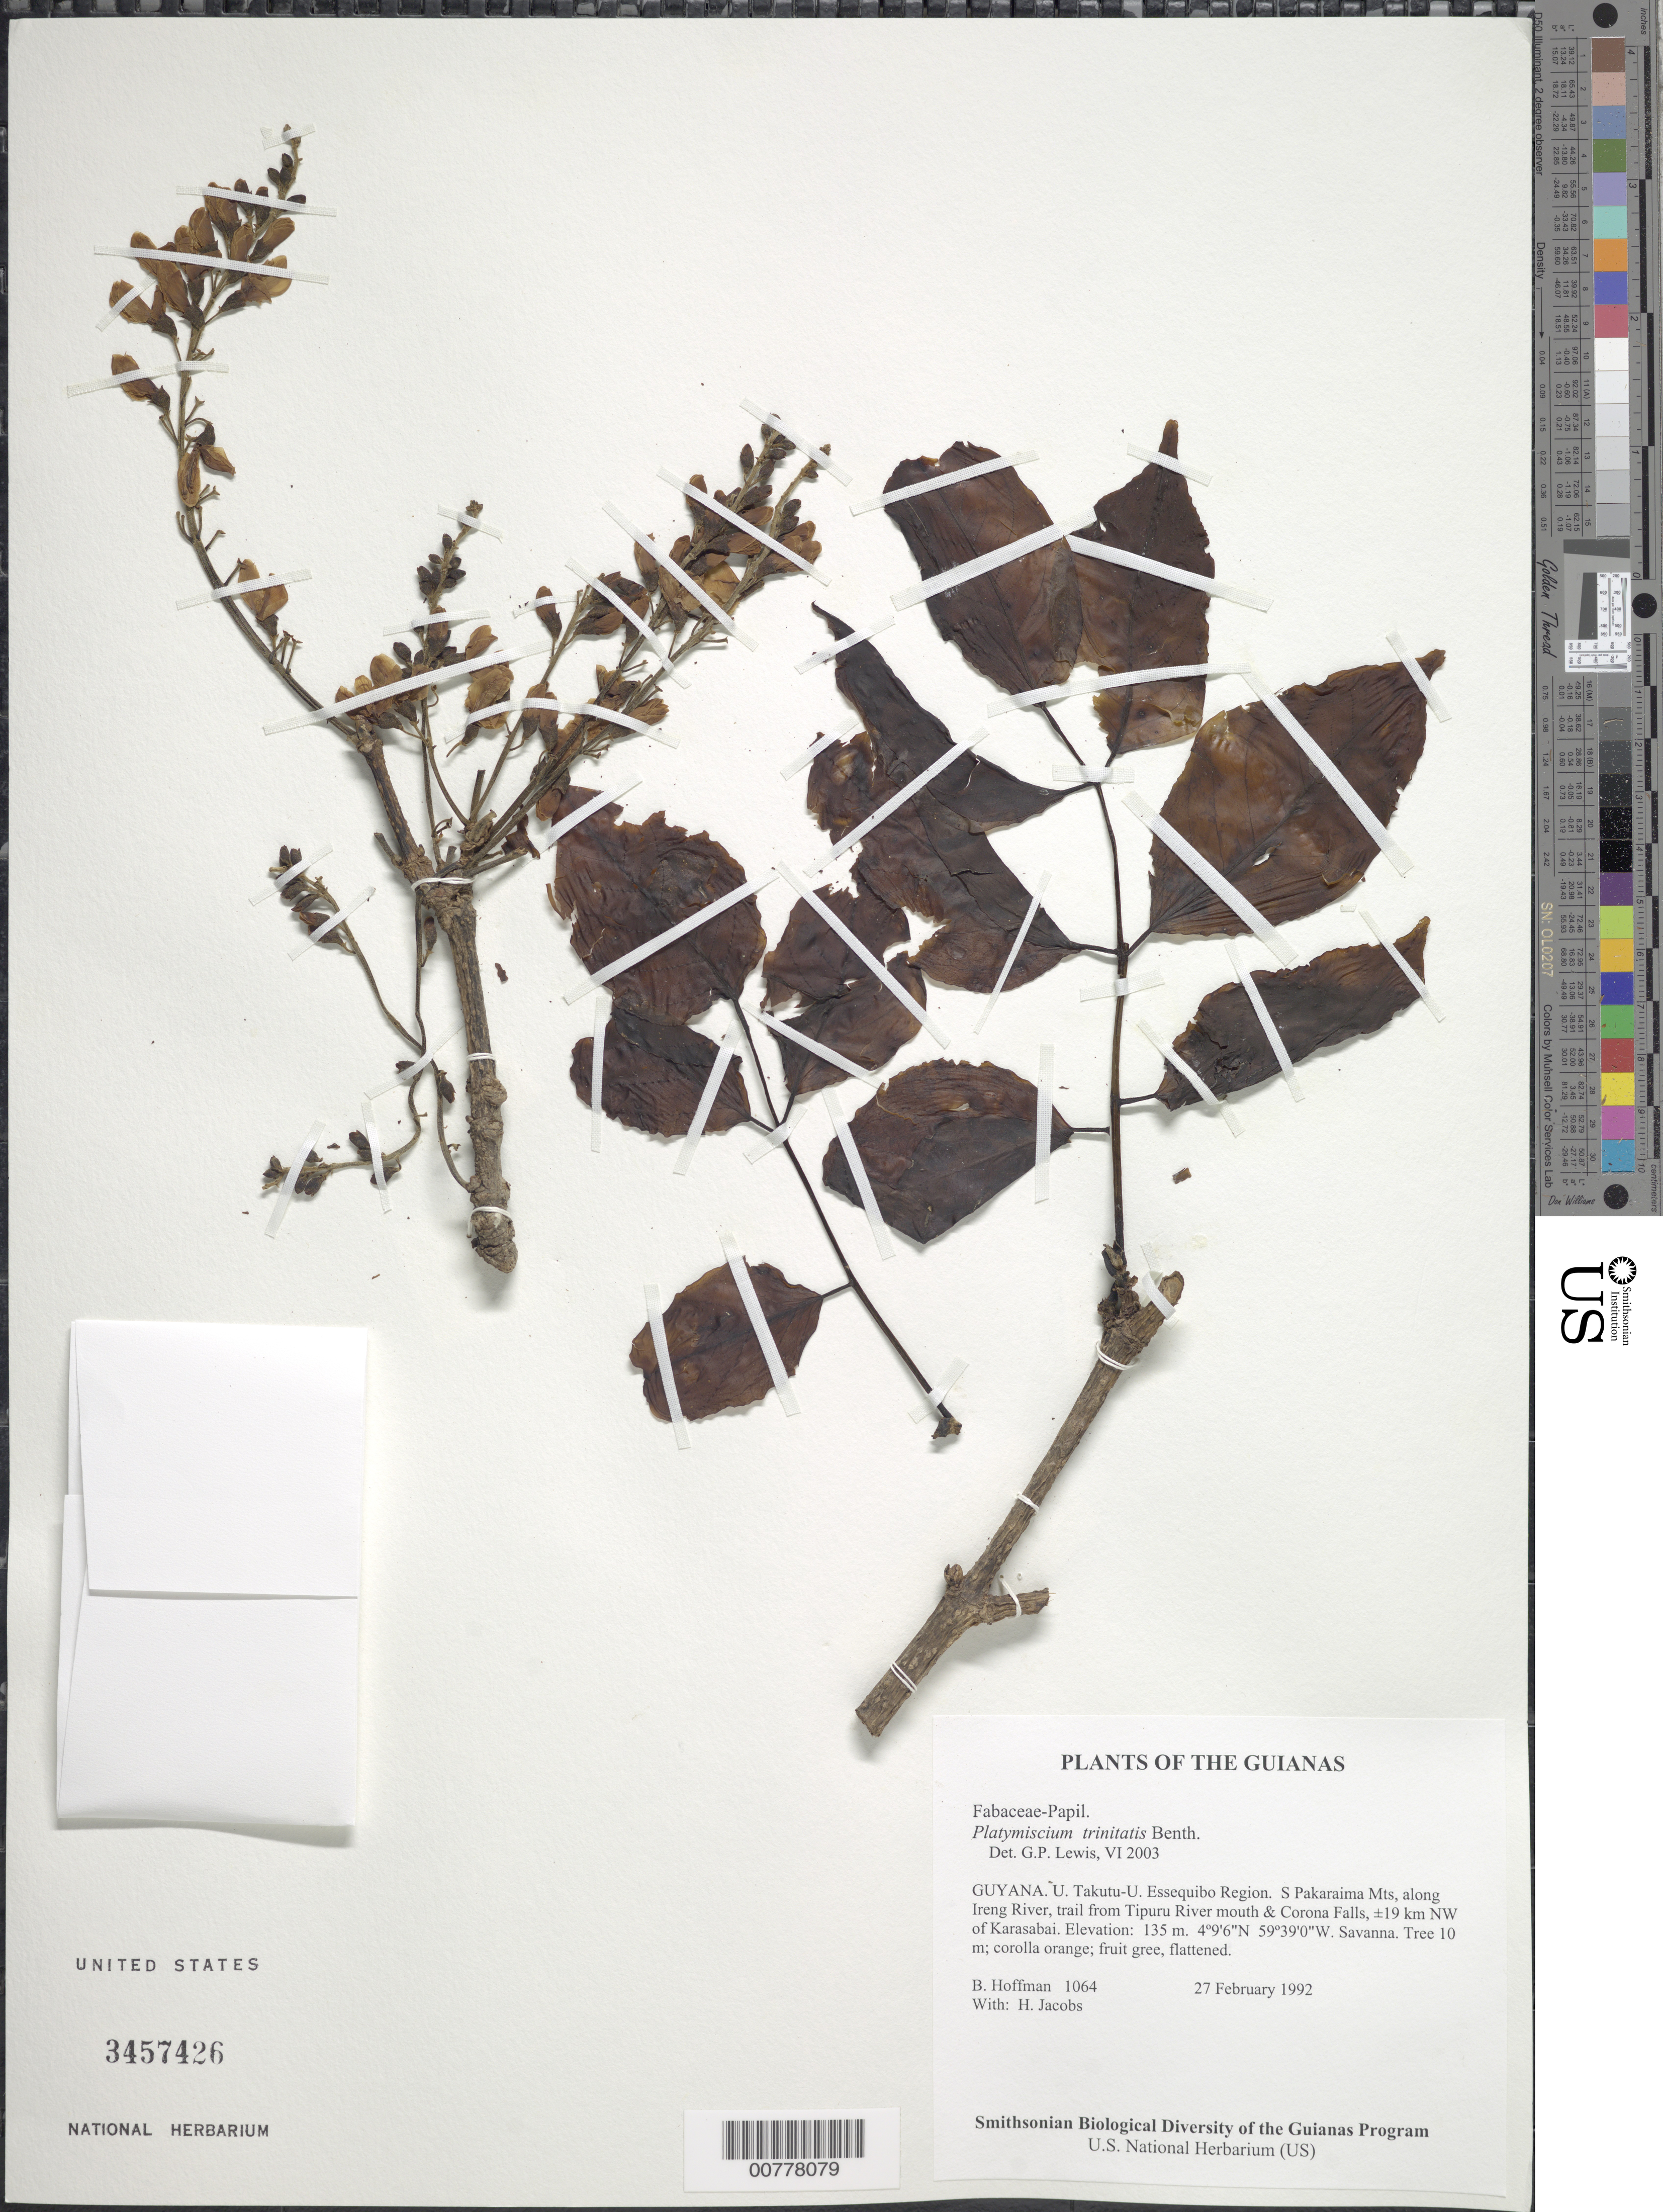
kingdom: Plantae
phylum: Tracheophyta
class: Magnoliopsida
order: Fabales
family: Fabaceae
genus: Platymiscium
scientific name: Platymiscium trinitatis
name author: Benth.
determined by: Lewis, Gwilym P.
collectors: B. Hoffman & H. Jacobs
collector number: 1064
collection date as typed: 27 February 1992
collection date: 1992-02-27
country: Guyana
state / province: U. Takutu-U. Essequibo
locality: S Pakaraima Mts, along Ireng River, trail from Tipuru River mouth & Corona Falls, ±19 km NW of Karasabai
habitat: Savanna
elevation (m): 135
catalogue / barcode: US 3457426